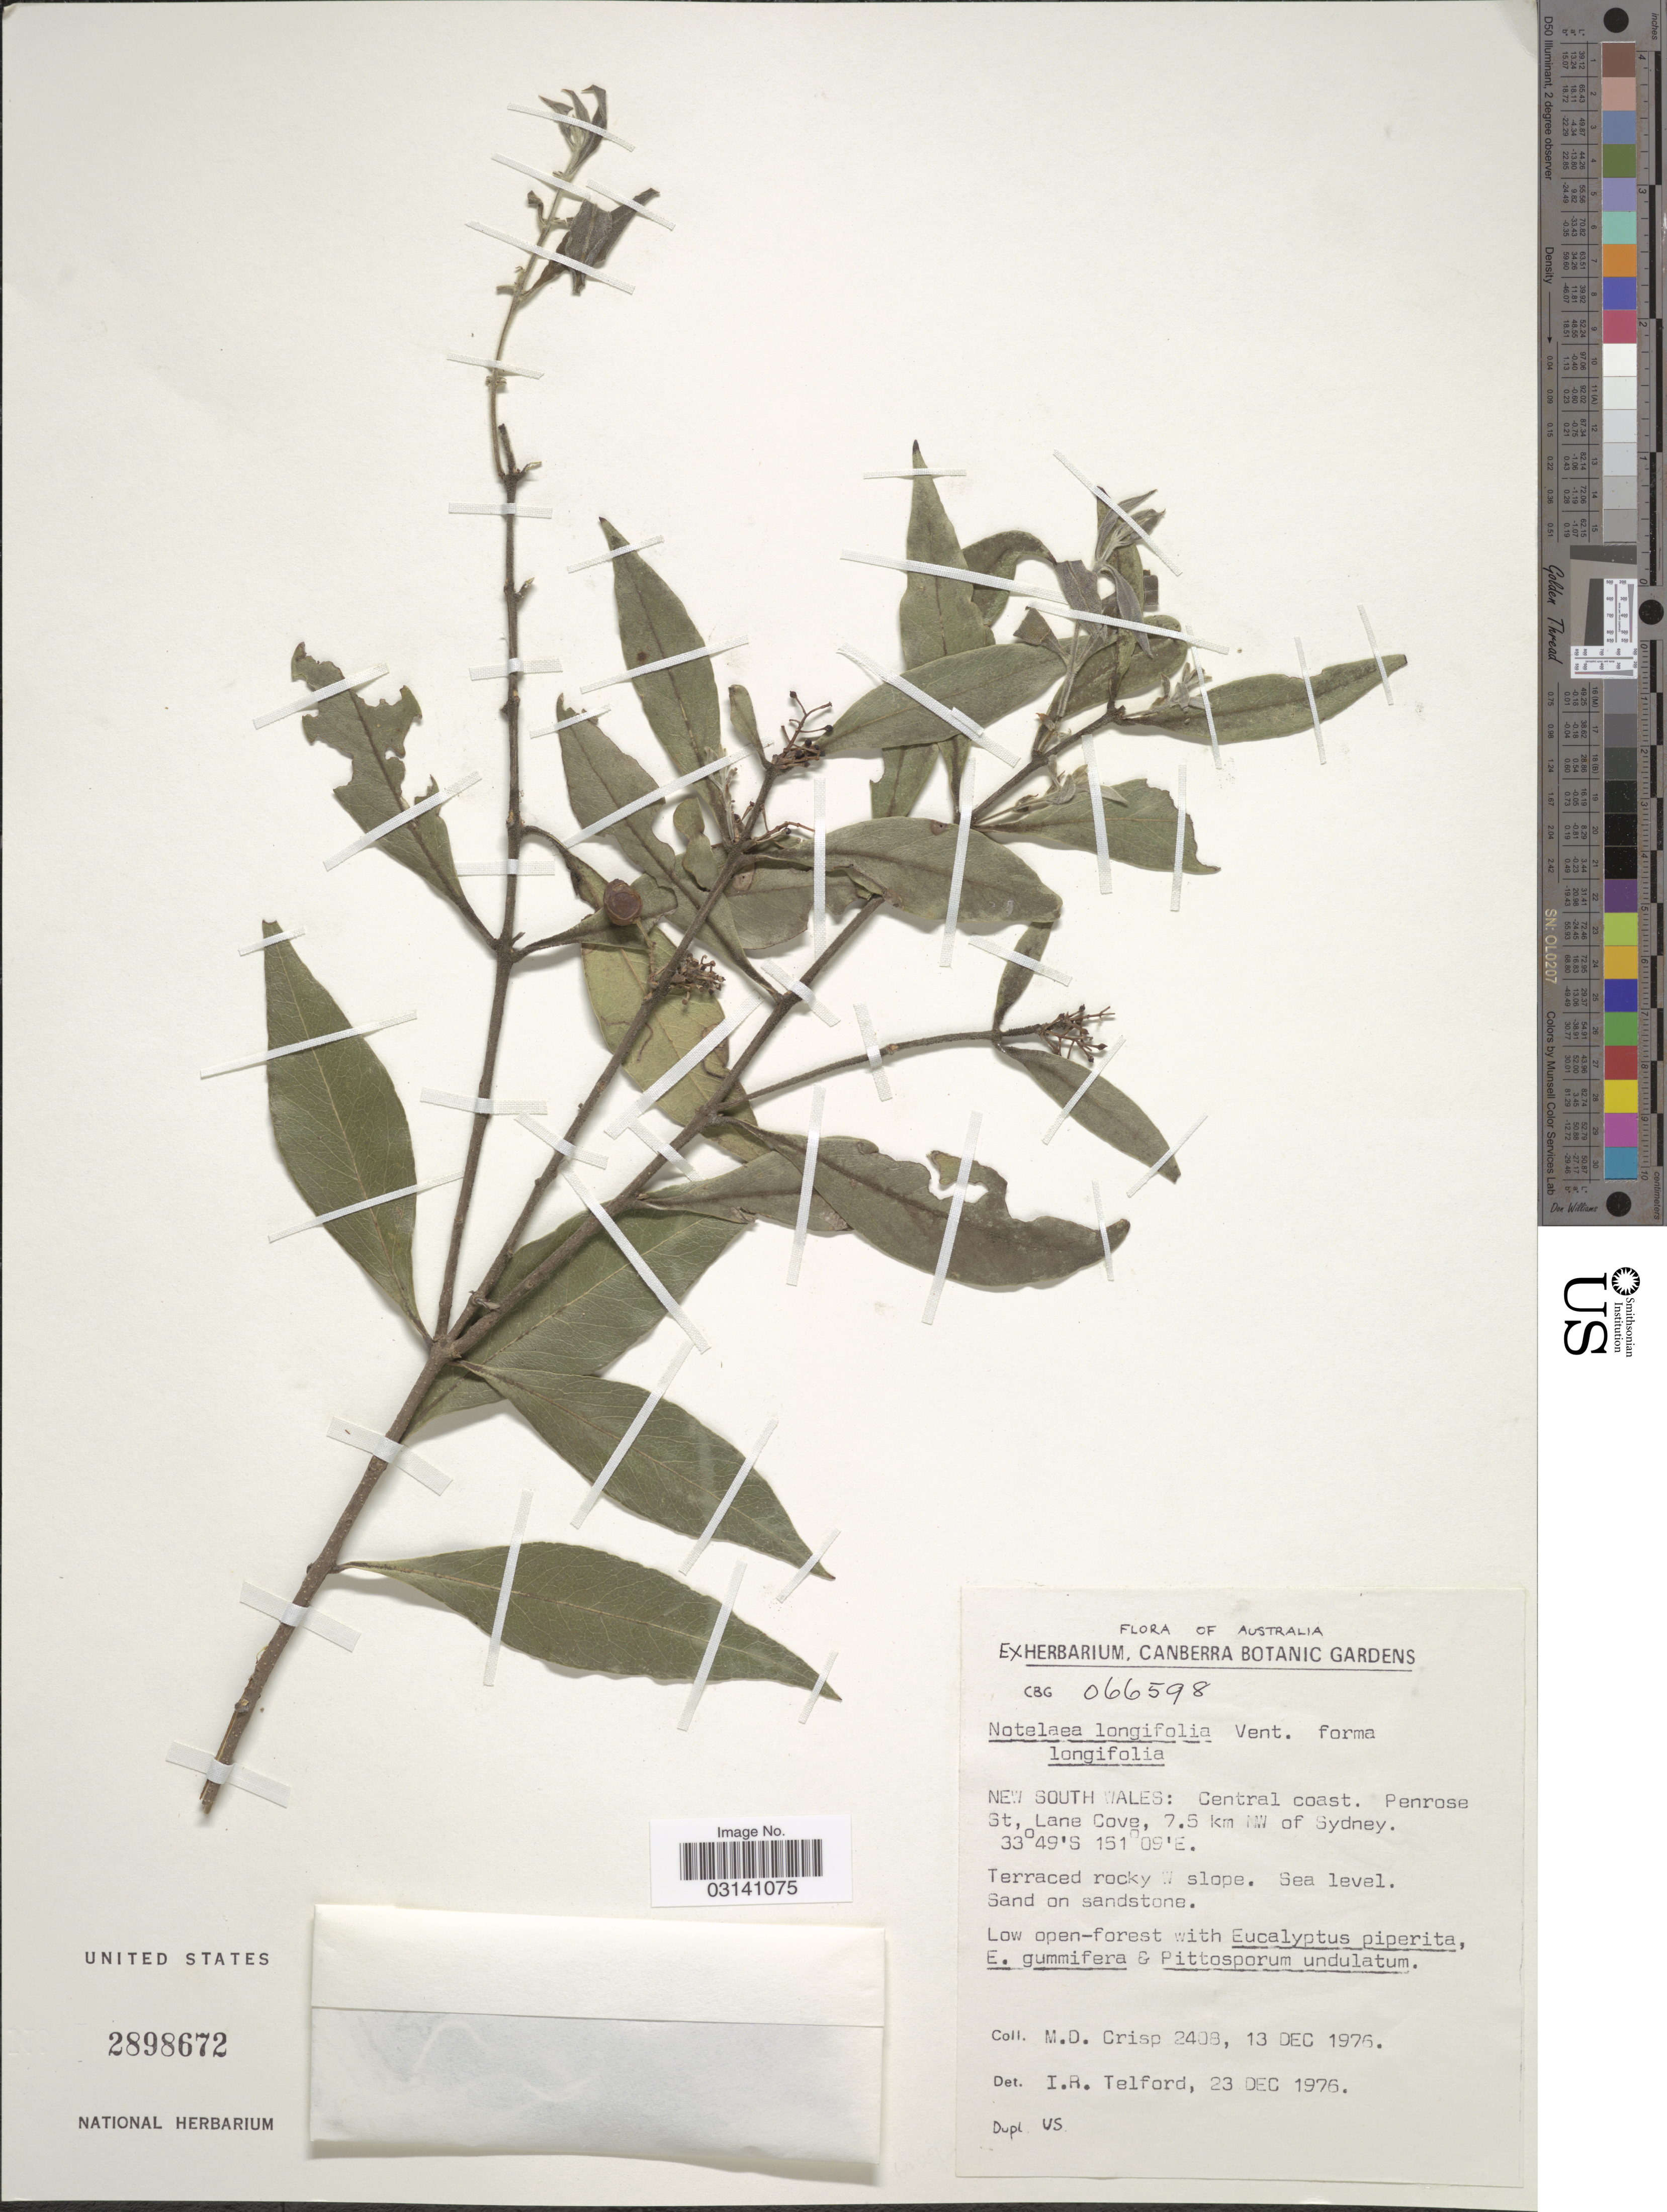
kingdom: Plantae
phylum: Tracheophyta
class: Magnoliopsida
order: Lamiales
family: Oleaceae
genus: Notelaea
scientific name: Notelaea longifolia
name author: Vent.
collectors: M. Crisp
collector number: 2408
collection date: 1976-12-13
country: Australia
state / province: New South Wales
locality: Central coast. Penrose St, Lane Cove, 7.5 km NW of Sydney.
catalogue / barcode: US 2898672